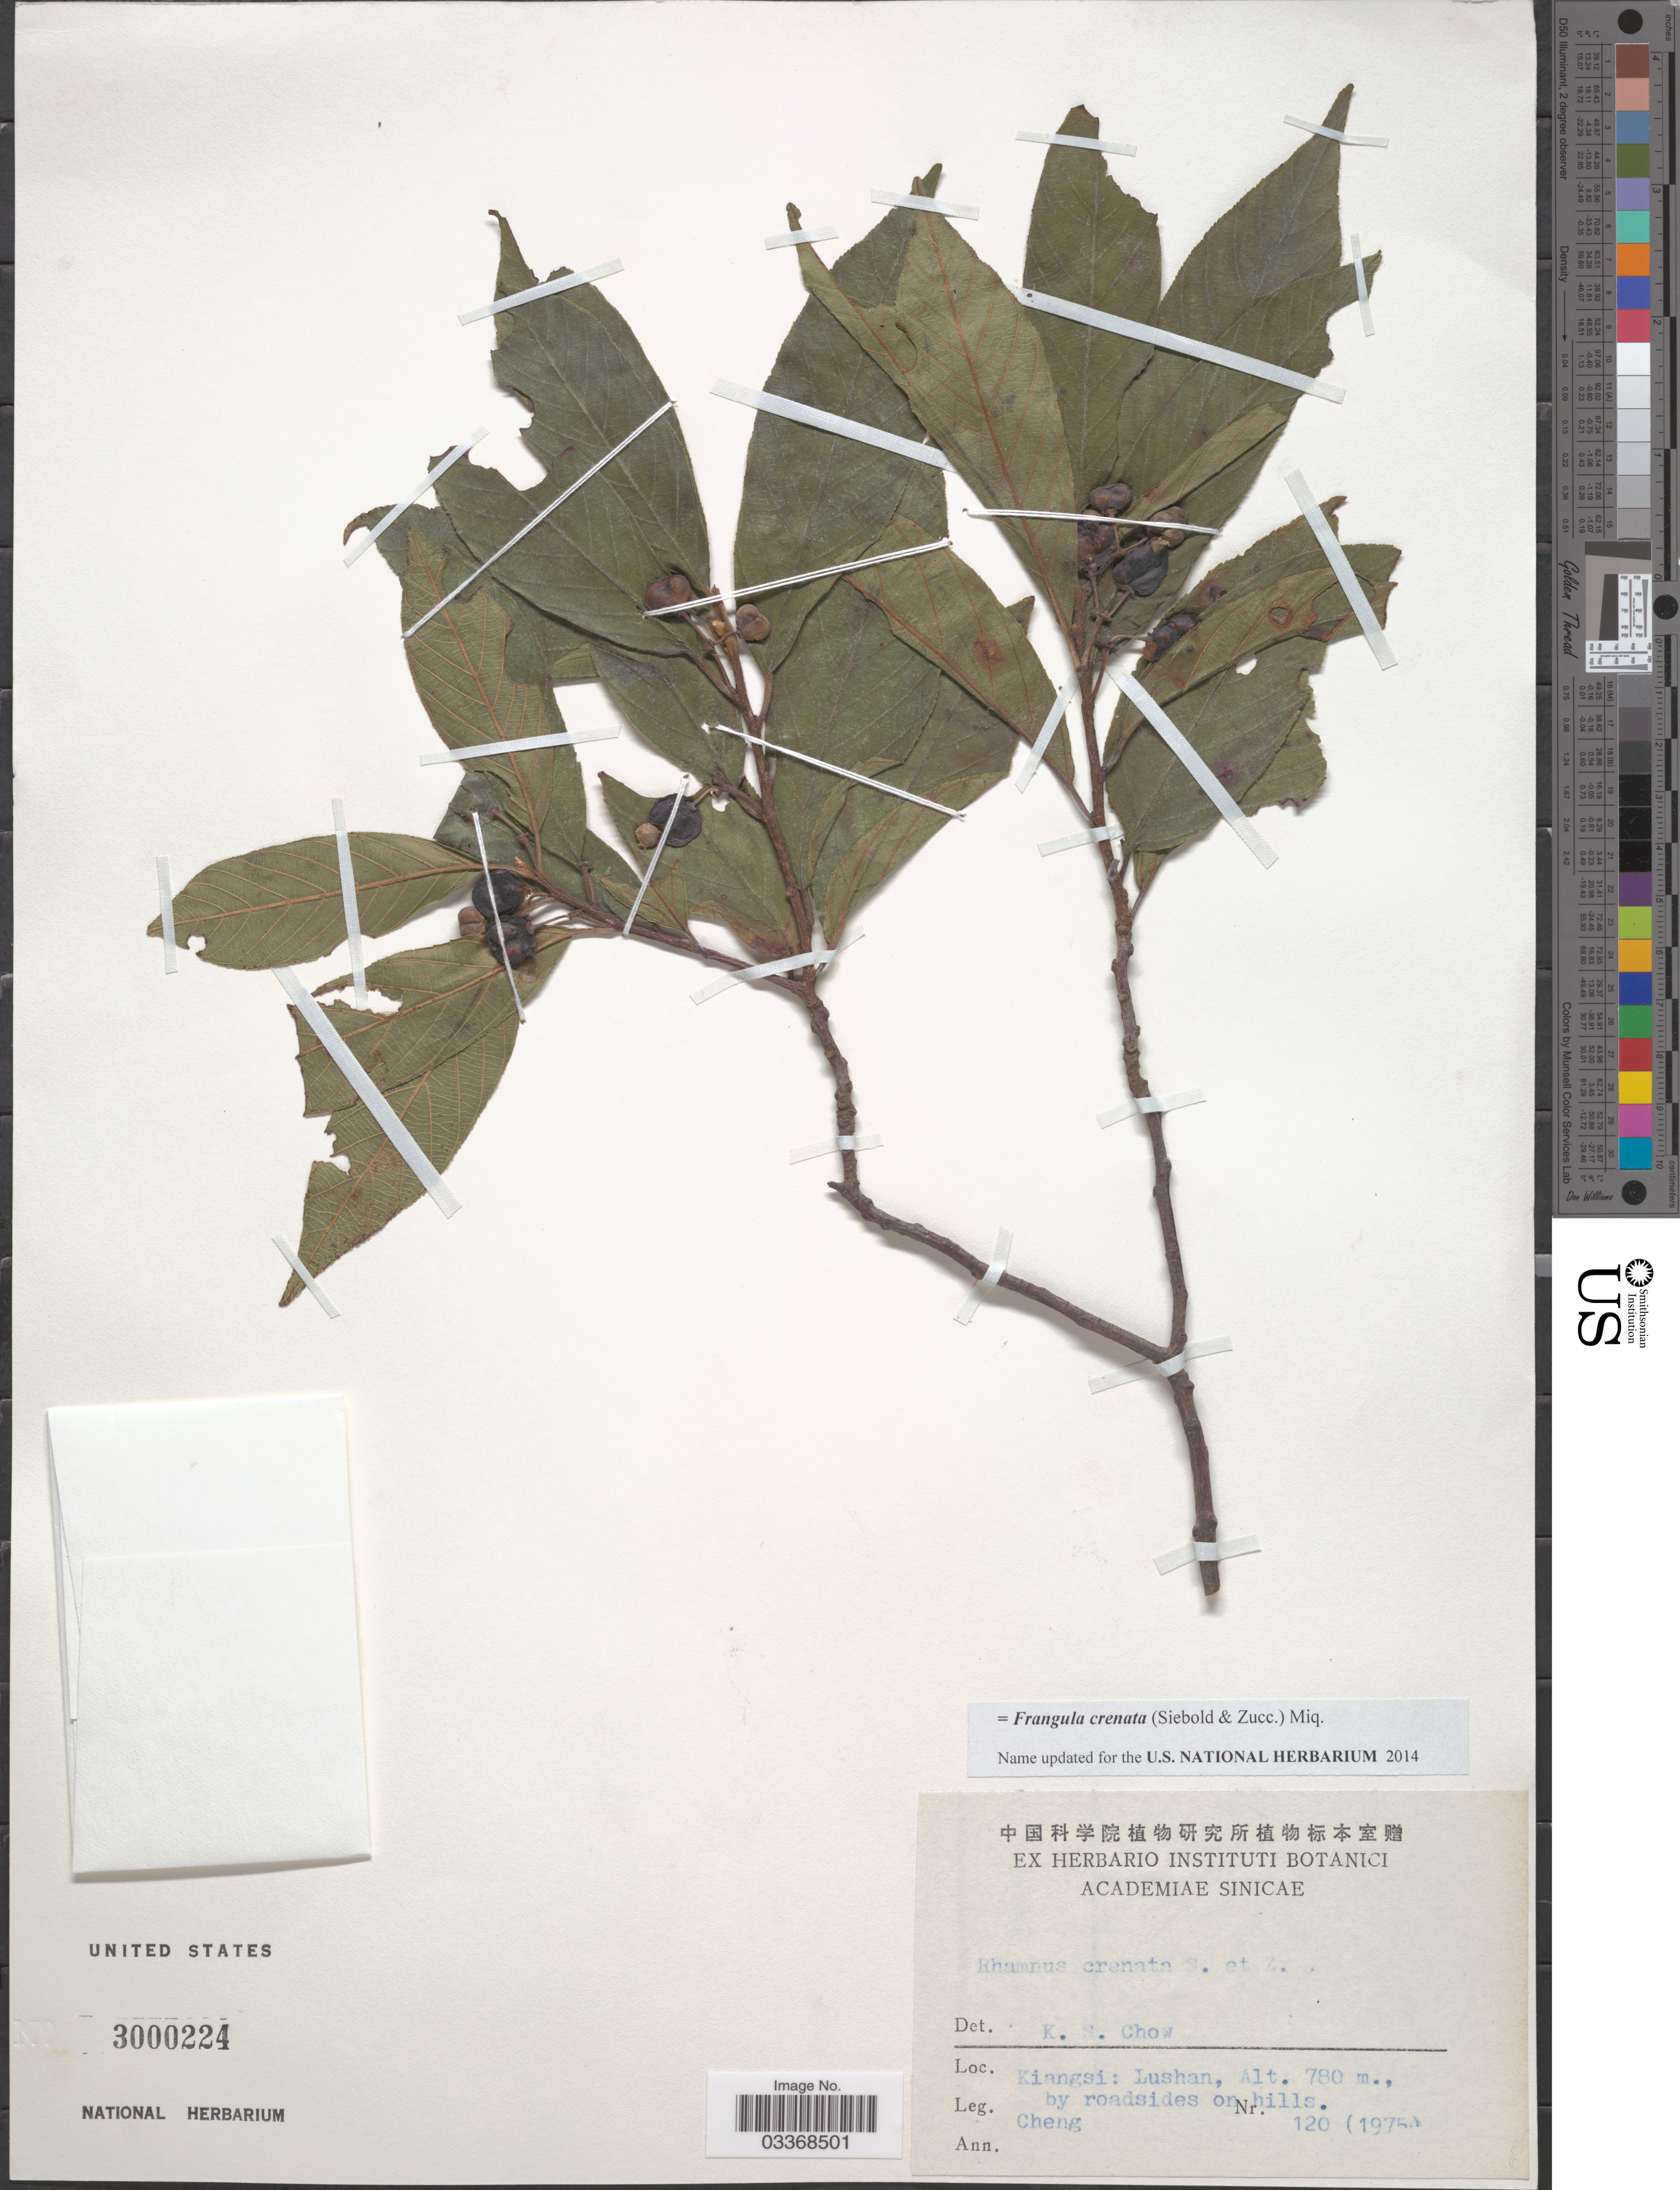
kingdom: Plantae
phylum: Tracheophyta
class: Magnoliopsida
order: Rosales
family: Rhamnaceae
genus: Frangula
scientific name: Frangula crenata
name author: (Siebold & Zucc.) Miq.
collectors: -. Cheng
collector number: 120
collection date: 1975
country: China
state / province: Jiangxi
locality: Kiangsi: Lushan.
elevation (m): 780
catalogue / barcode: US 3000224